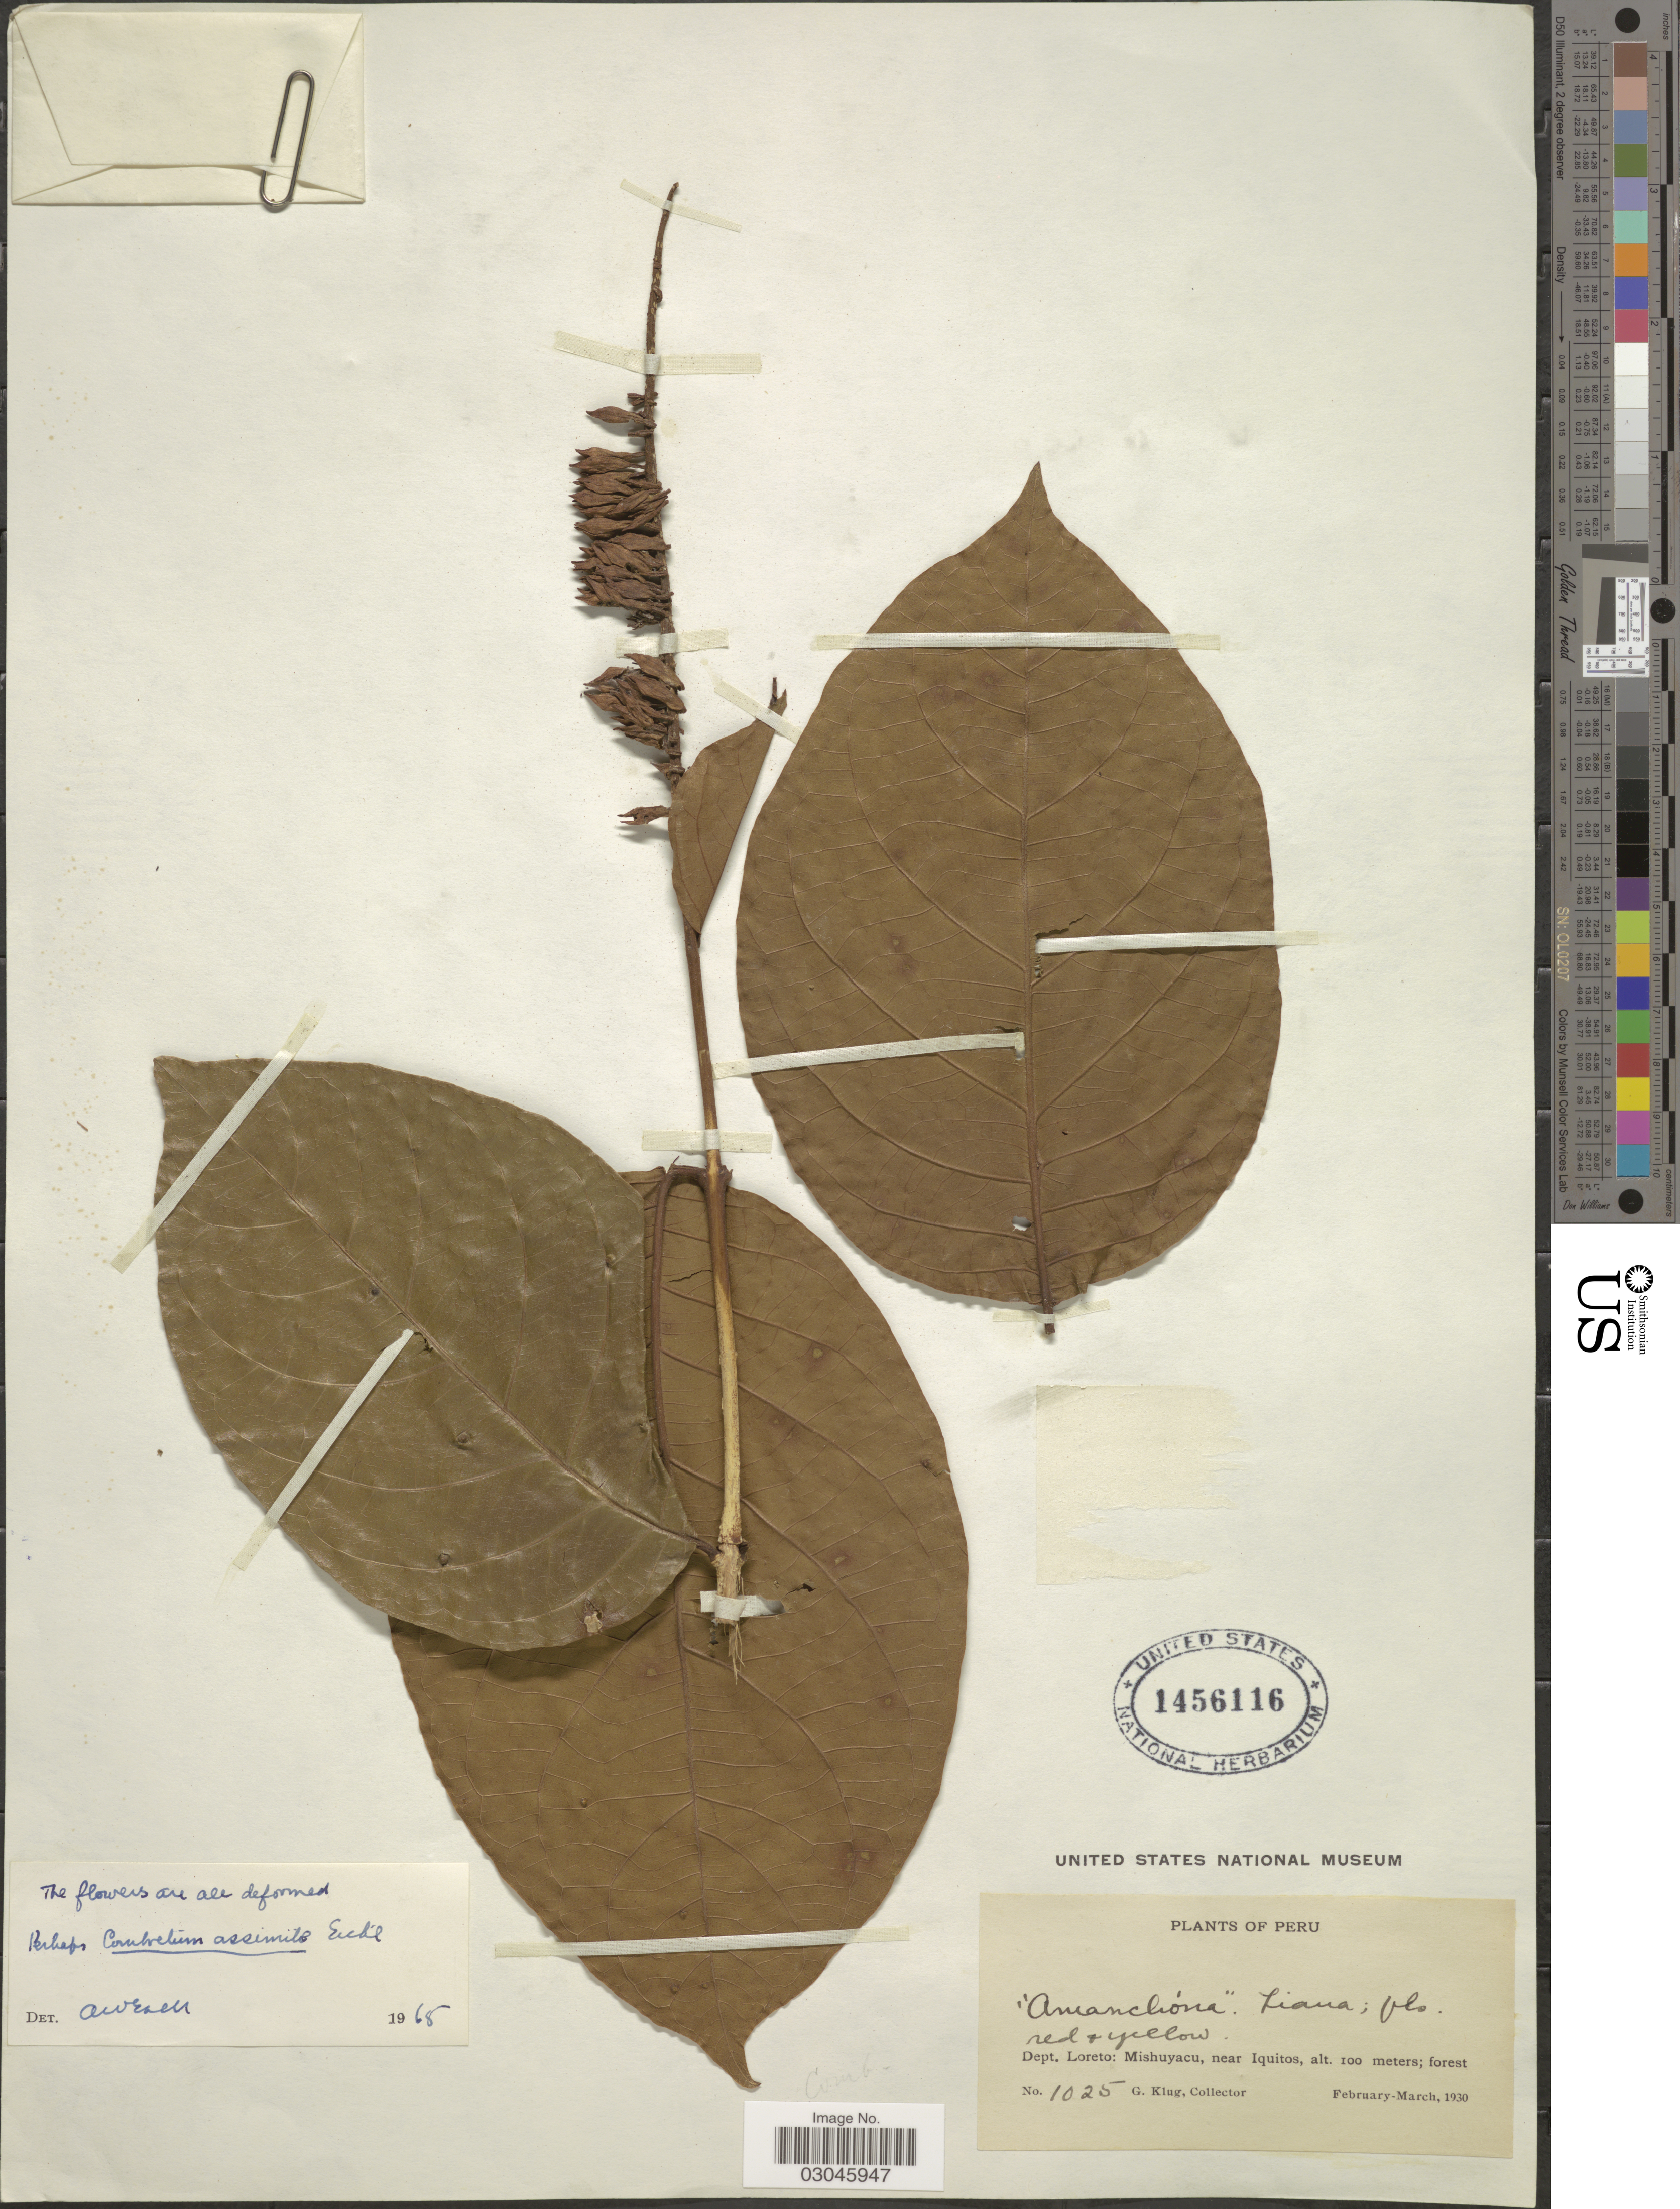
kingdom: Plantae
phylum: Tracheophyta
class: Magnoliopsida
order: Myrtales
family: Combretaceae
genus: Combretum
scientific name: Combretum assimile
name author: Eichler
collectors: G. Klug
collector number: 1025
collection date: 1930-02/1930-03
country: Peru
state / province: Loreto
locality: Dept. Loreto: Mishuyacu, near Iquitos.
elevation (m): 100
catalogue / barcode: US 1456116